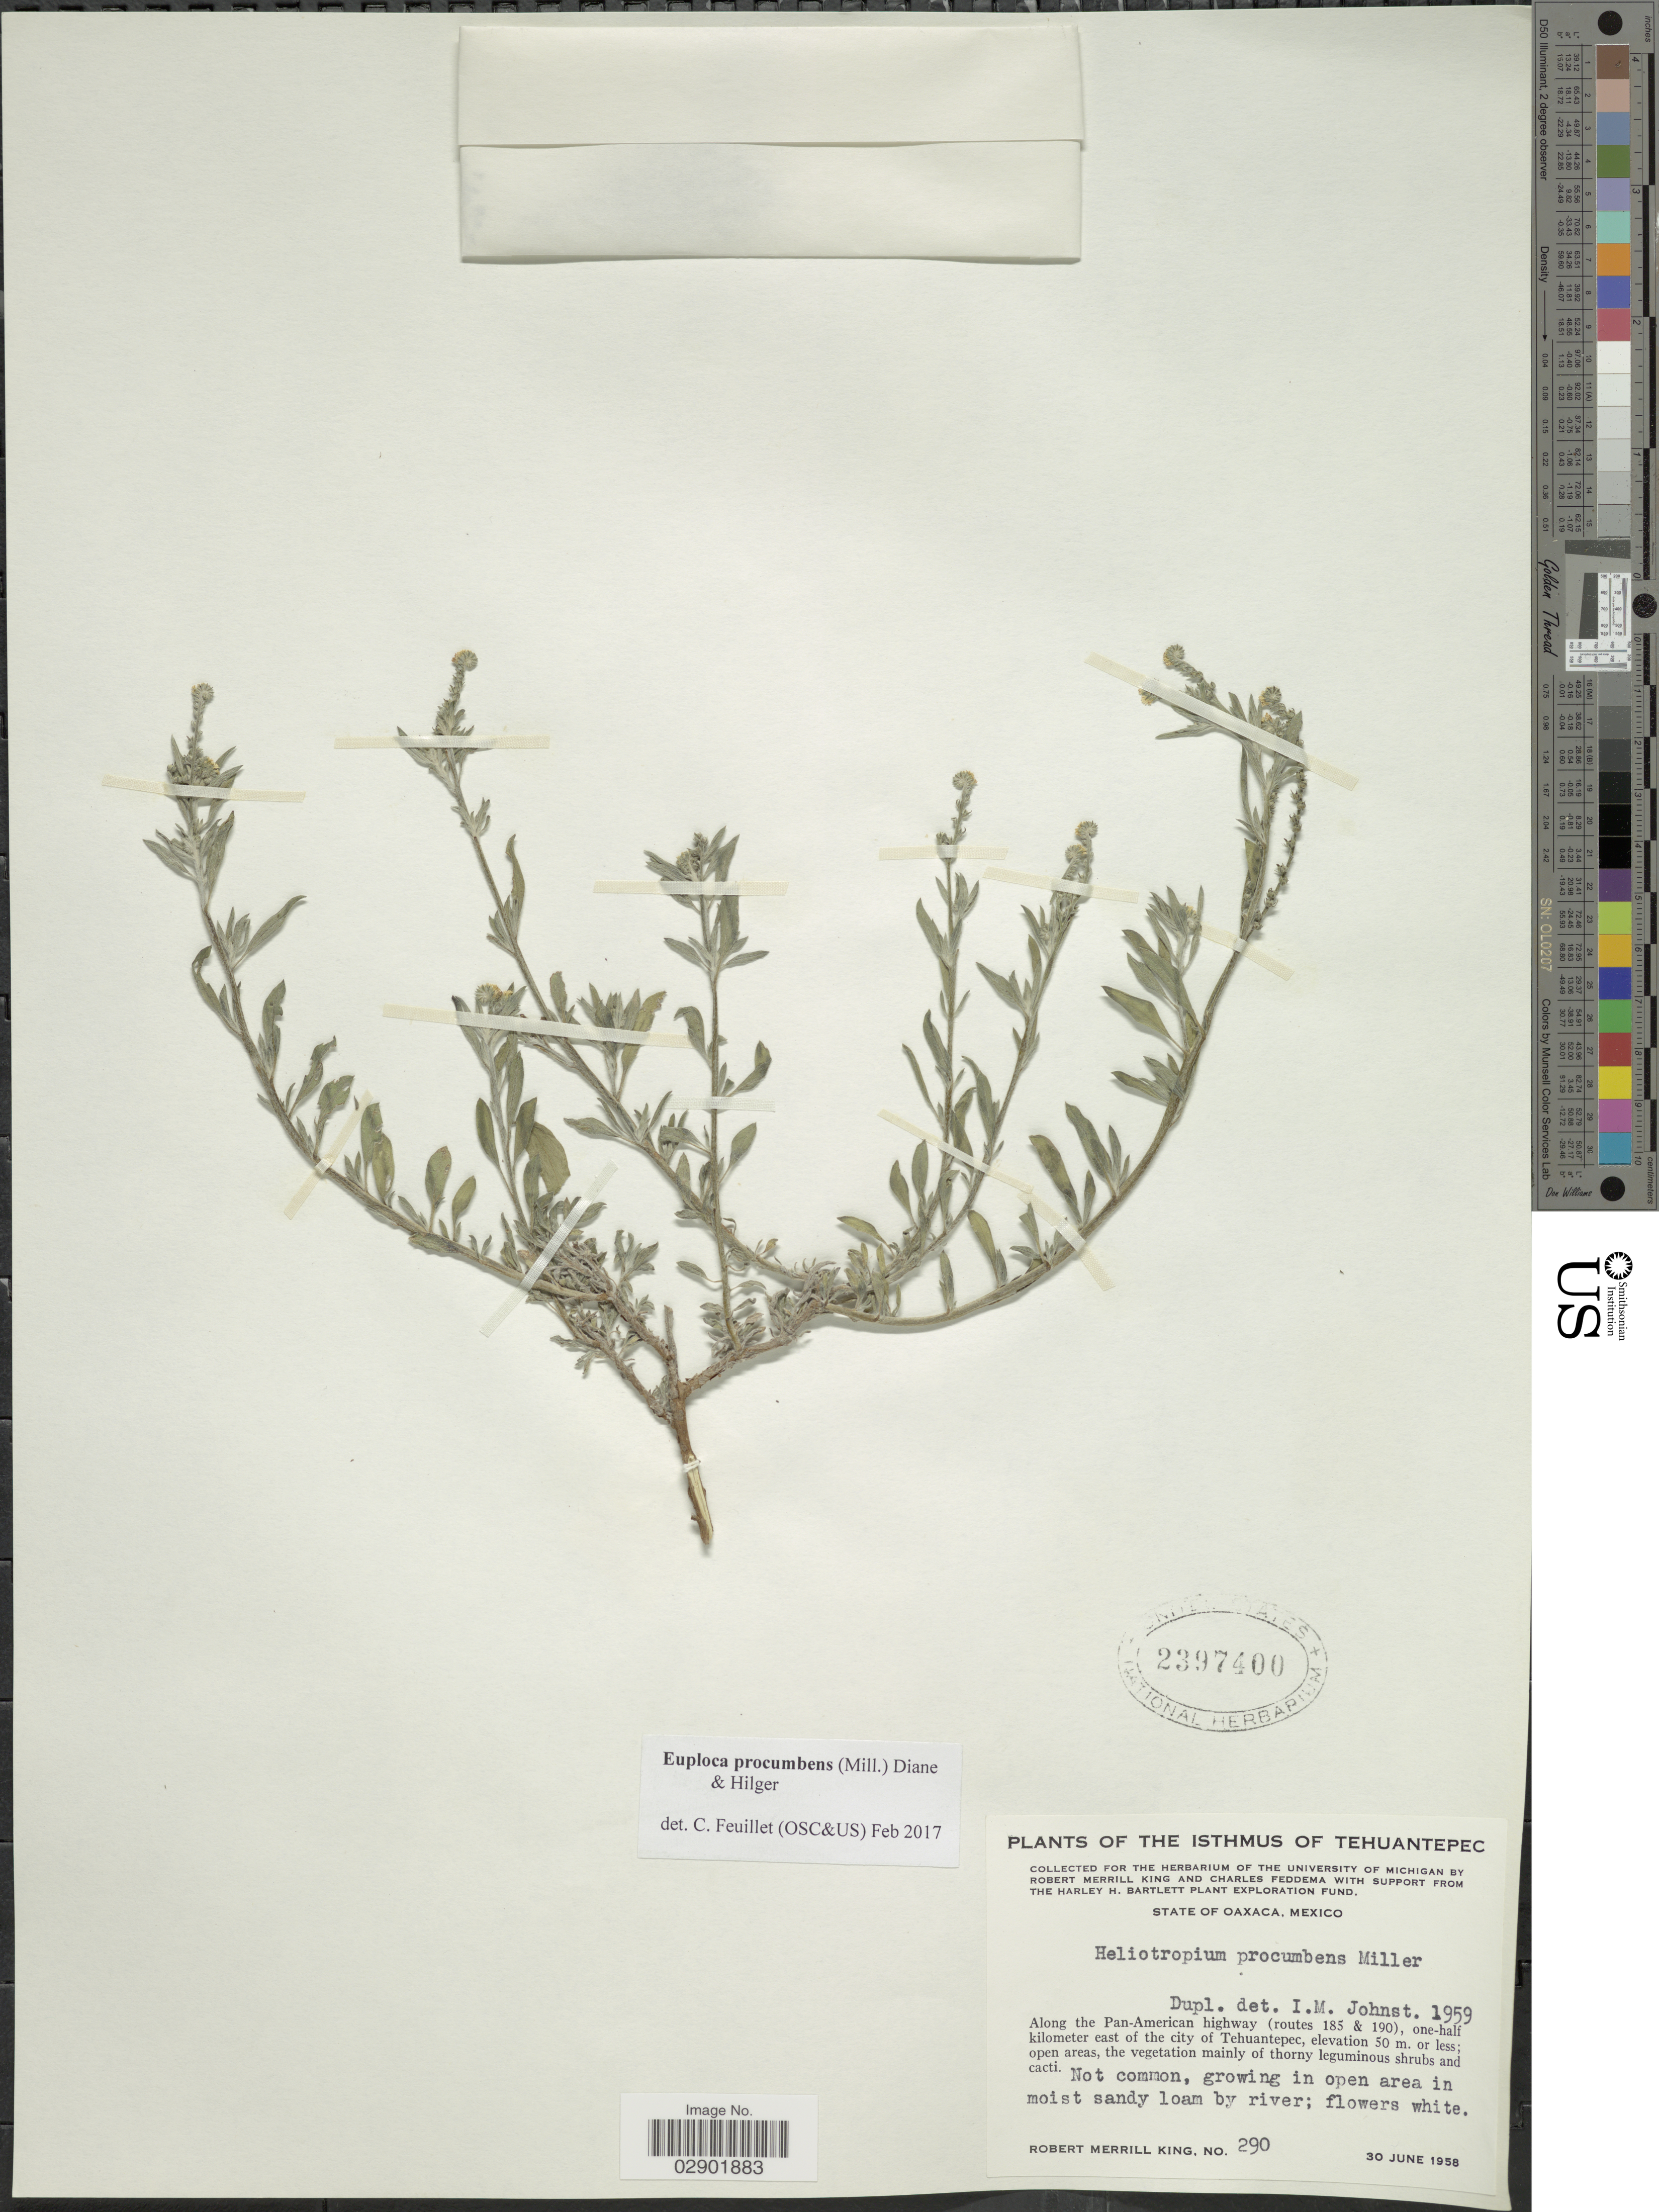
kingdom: Plantae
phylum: Tracheophyta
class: Magnoliopsida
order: Boraginales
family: Heliotropiaceae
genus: Euploca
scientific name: Euploca procumbens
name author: (Mill.) Diane & Hilger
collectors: R. M. King & C. Feddema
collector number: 290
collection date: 1958-06-30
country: Mexico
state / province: Oaxaca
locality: Isthmus of Tehuantepec. Along the Pan-American highway (routes 185 & 190), one-half kilometer east of the city of Tehuantepec.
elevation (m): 50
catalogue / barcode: US 2397400